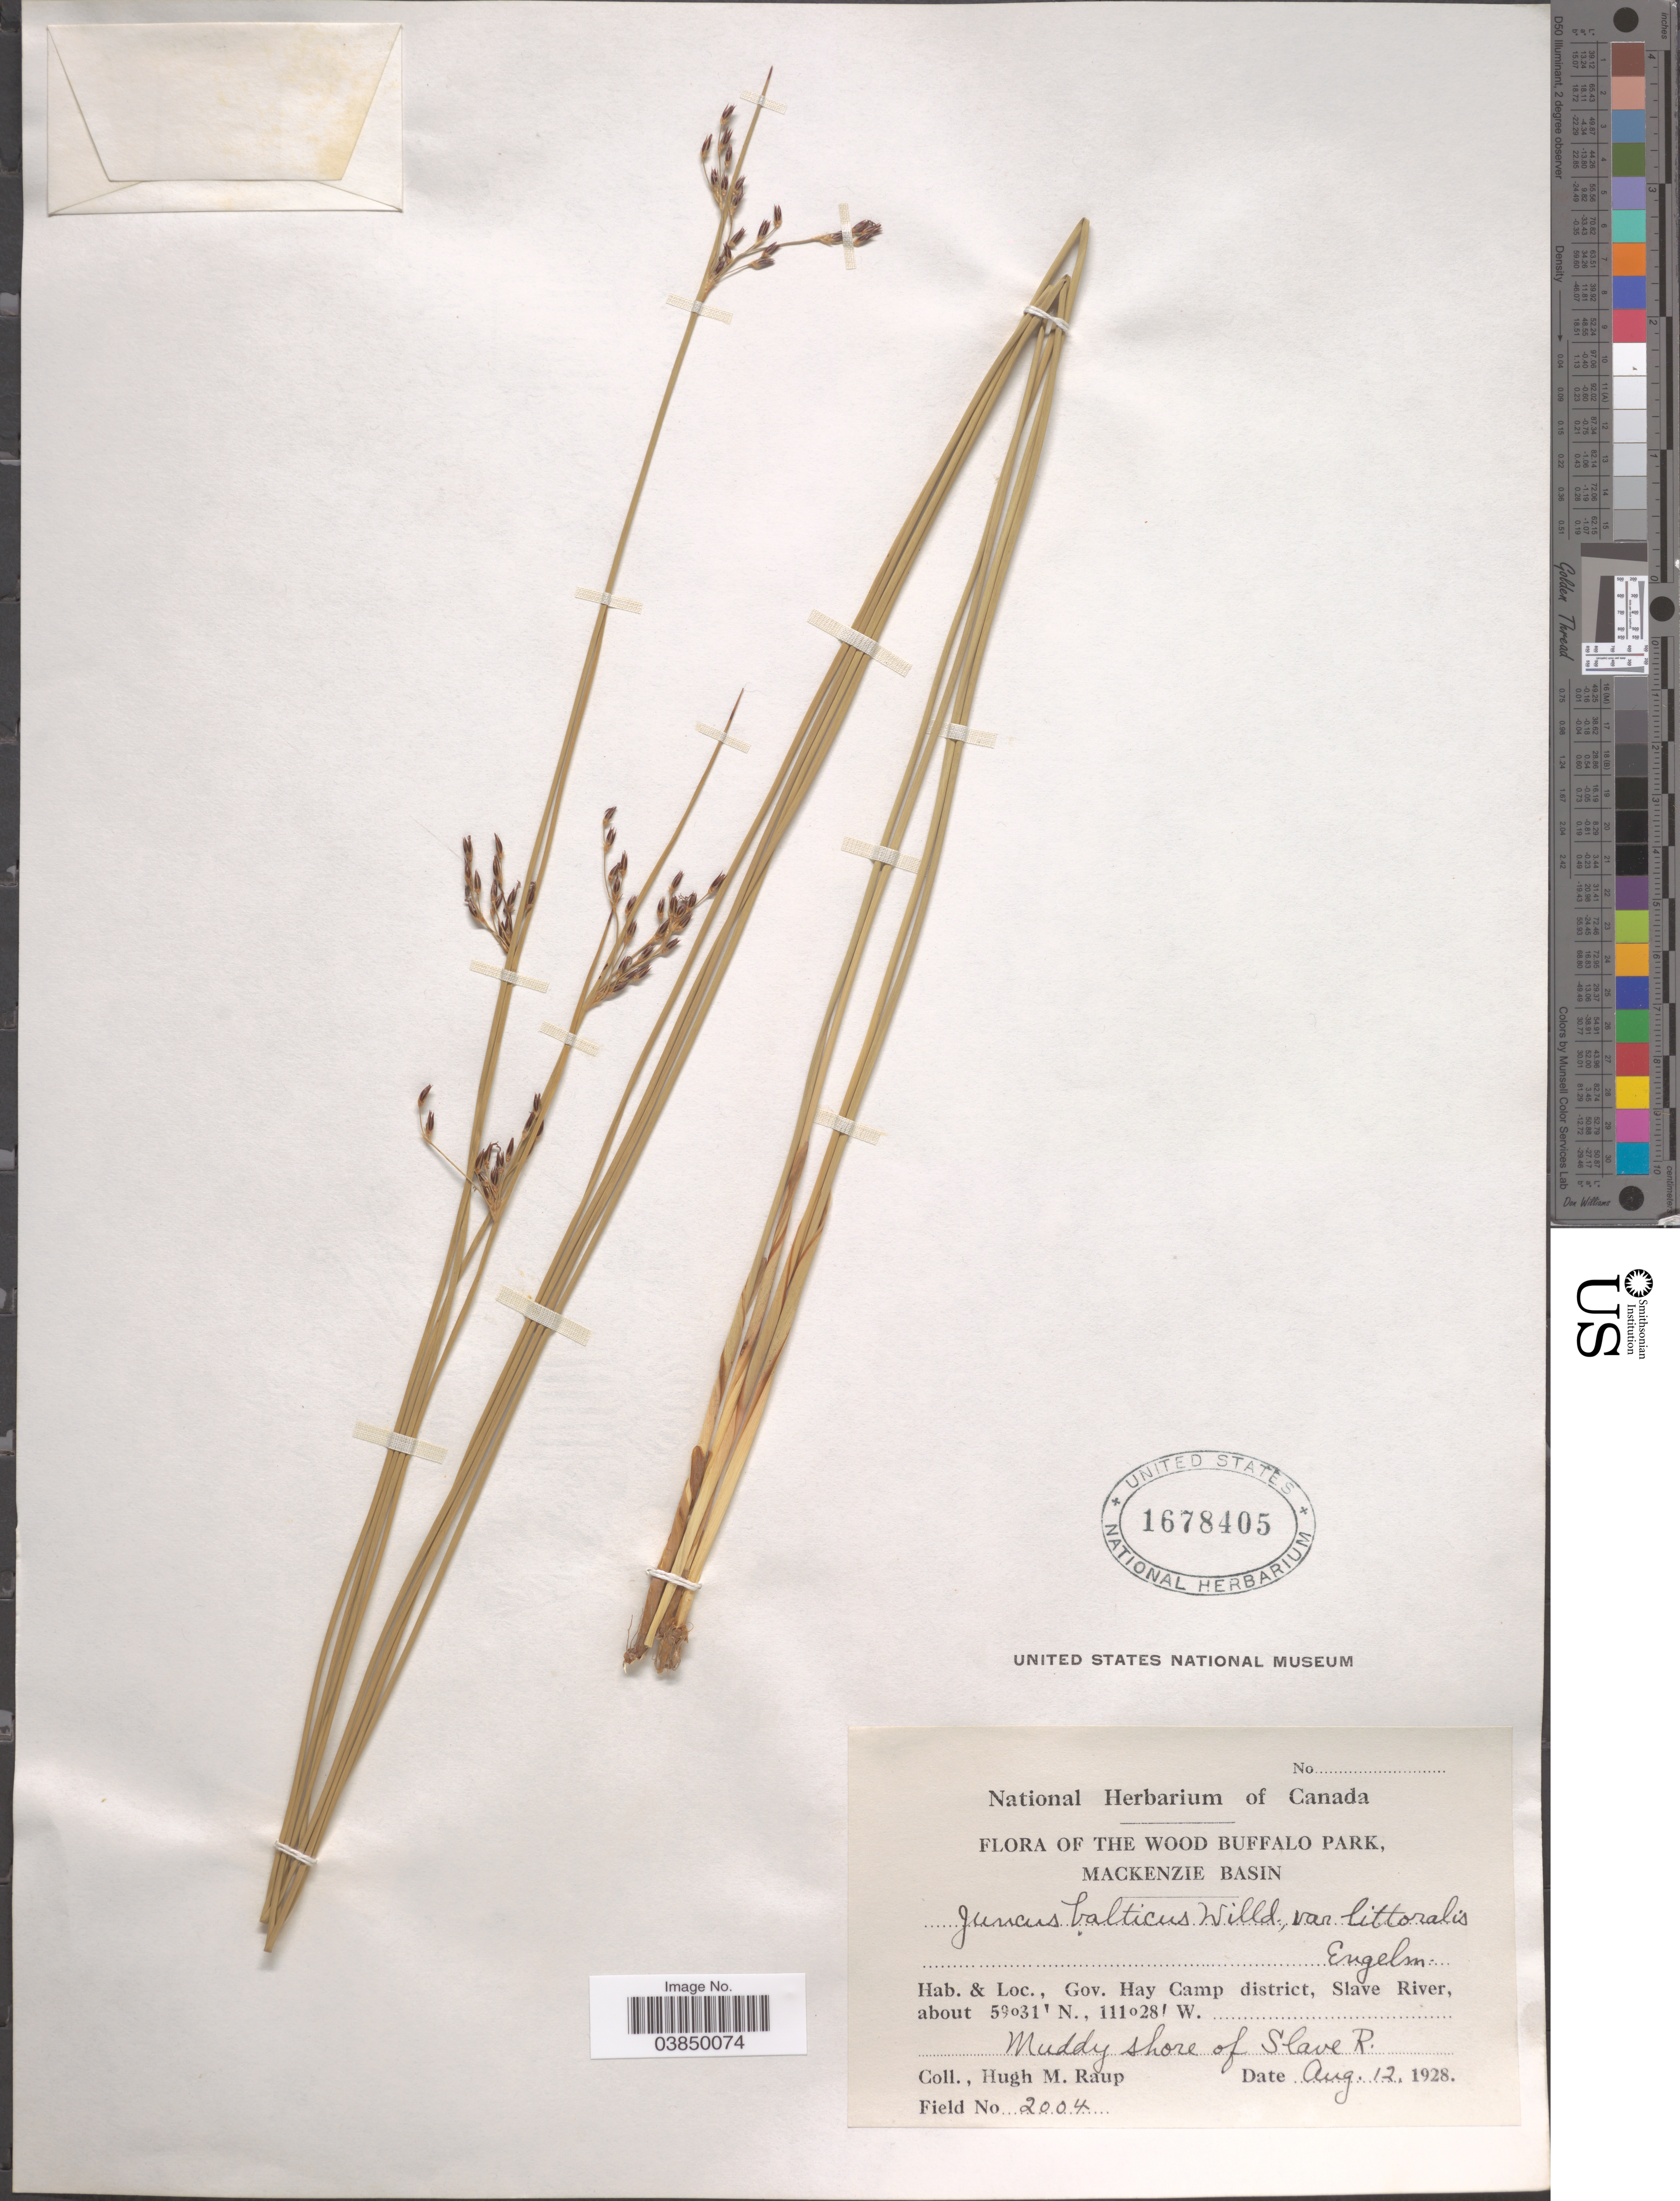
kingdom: Plantae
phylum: Tracheophyta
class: Liliopsida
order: Poales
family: Juncaceae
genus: Juncus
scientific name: Juncus balticus var. littoralis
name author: Engelm.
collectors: H. Raup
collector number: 2004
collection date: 1928-08-12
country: Canada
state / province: Alberta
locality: The Wood Buffalo Park, Mackenzie Basin. Gov. Hay Camp district, Slave River. Muddy shore of Slave R.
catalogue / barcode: US 1678405